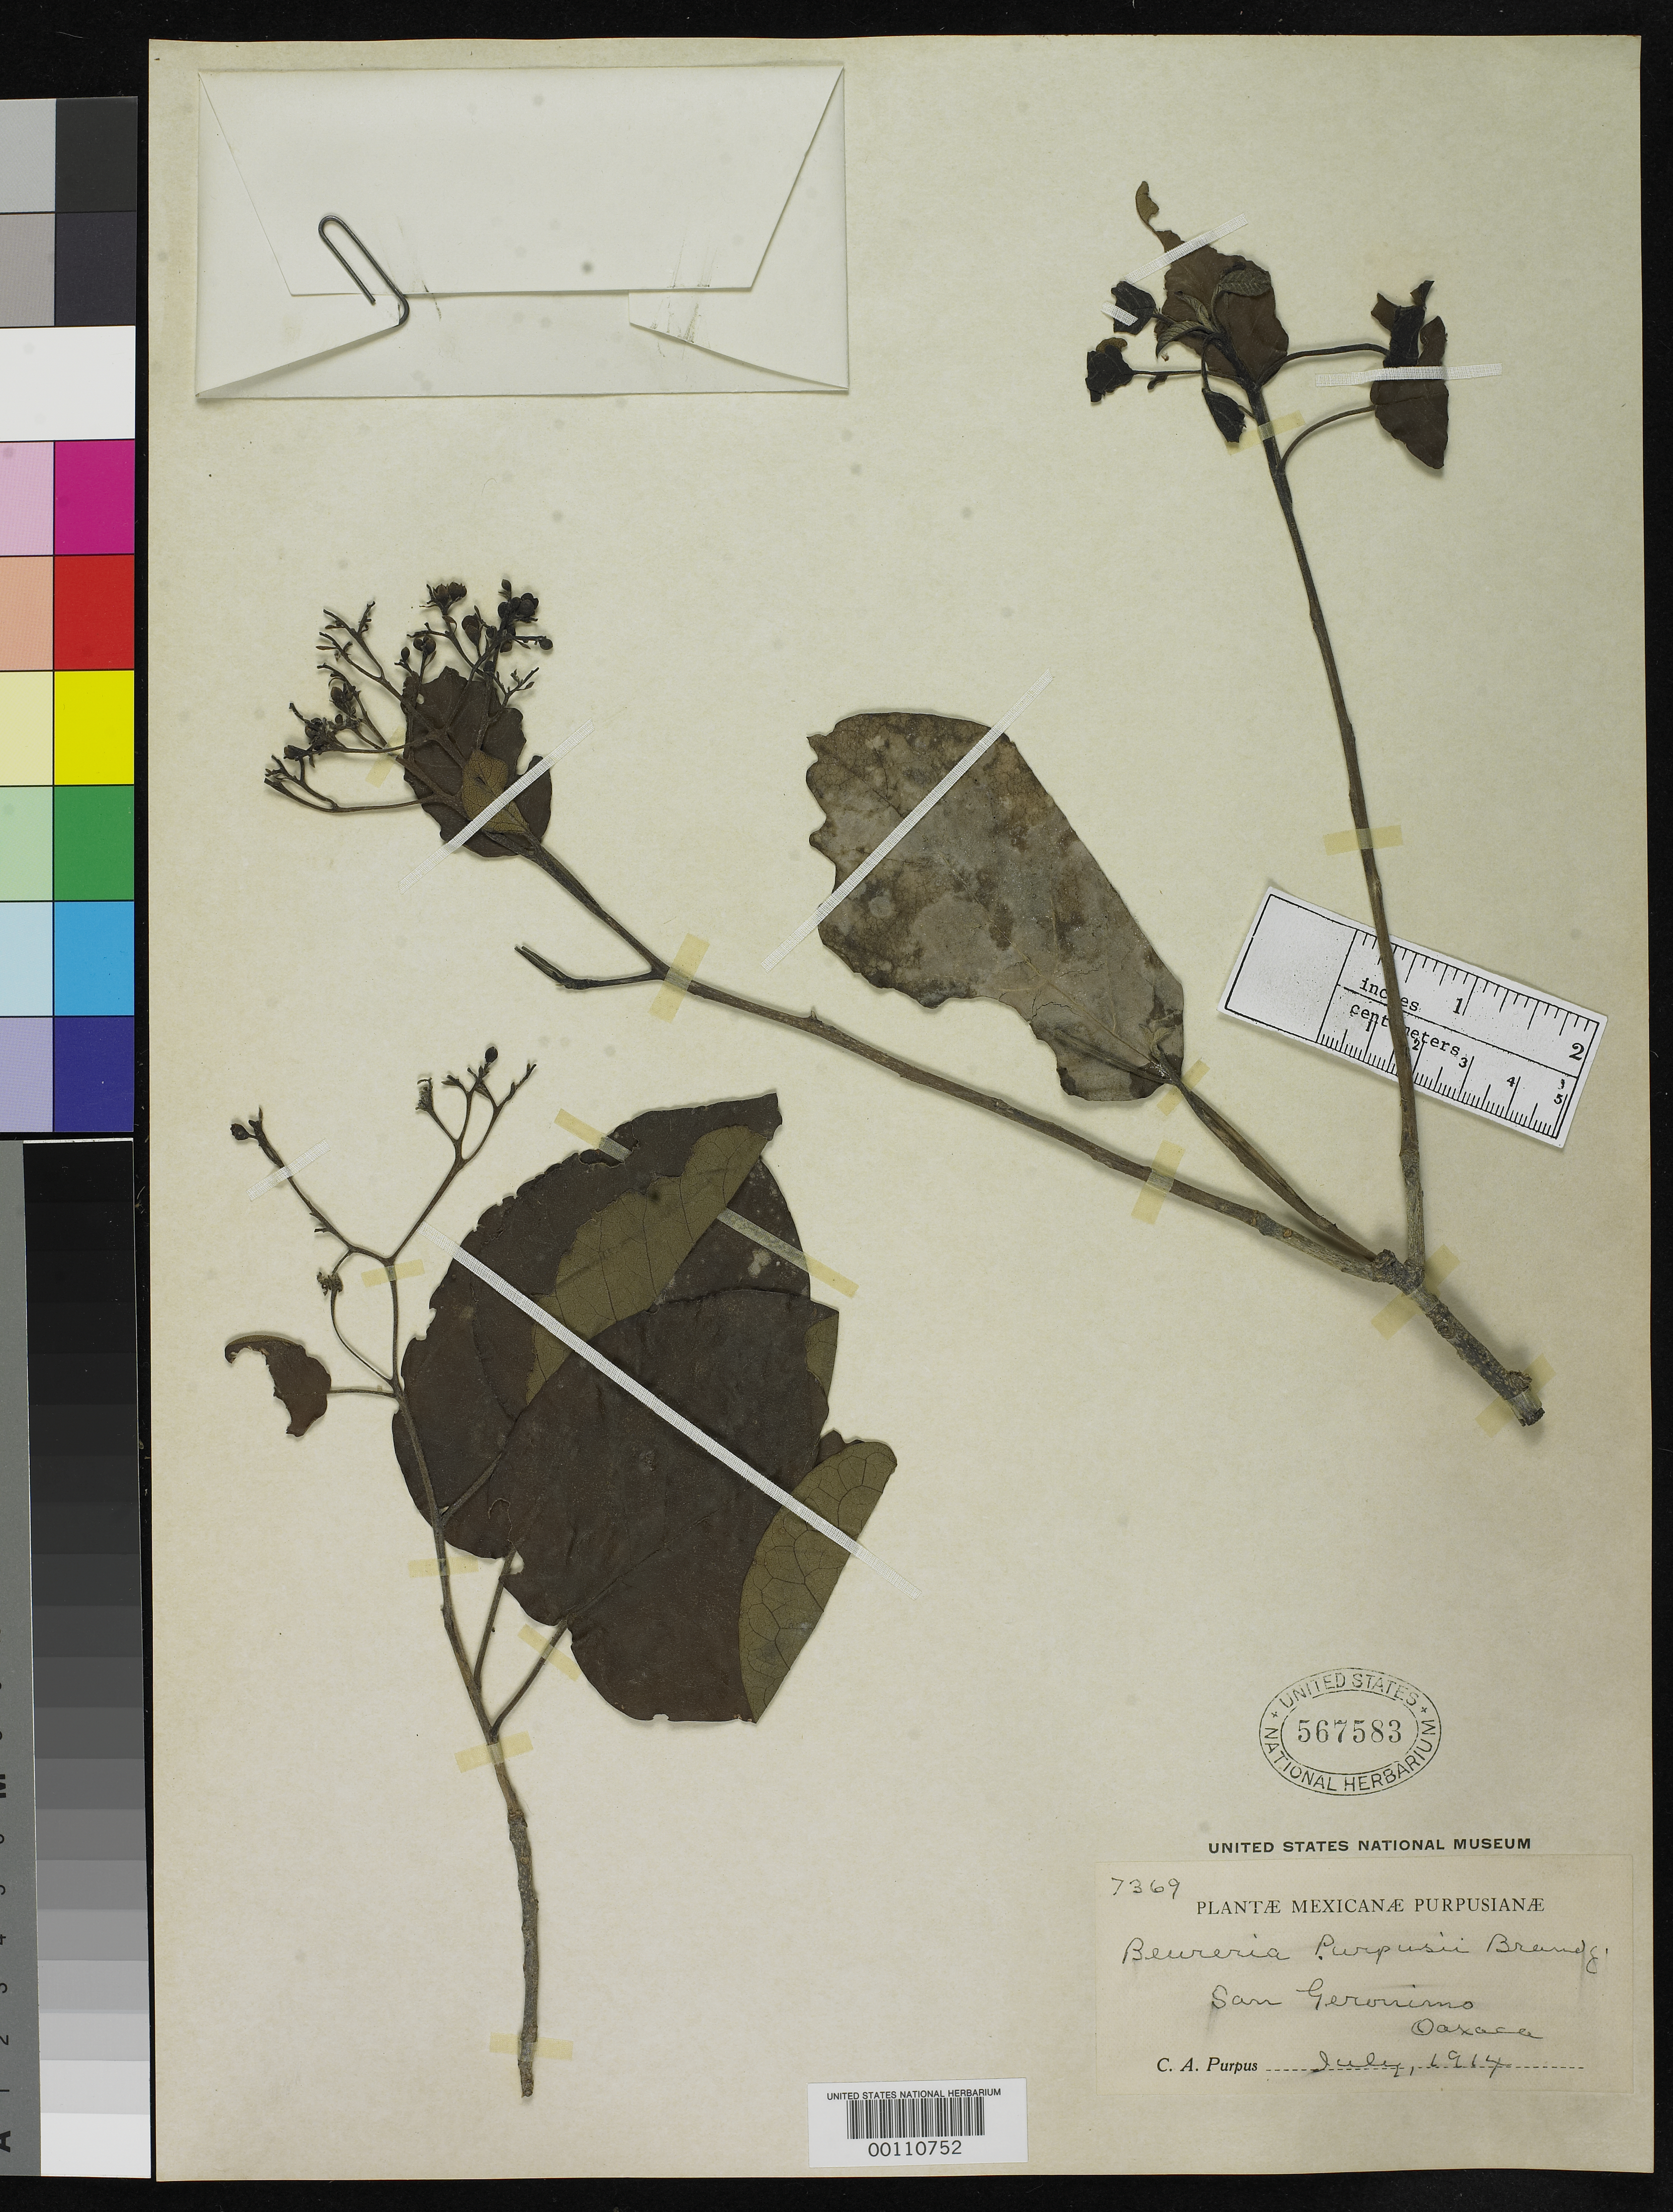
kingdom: Plantae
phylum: Tracheophyta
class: Magnoliopsida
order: Boraginales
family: Ehretiaceae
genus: Bourreria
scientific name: Bourreria purpusii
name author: Brandegee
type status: Isotype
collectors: C. A. Purpus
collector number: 7369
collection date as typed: Jul 1914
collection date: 1914-07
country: Mexico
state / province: Oaxaca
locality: San Geronimo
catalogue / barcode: US 567583